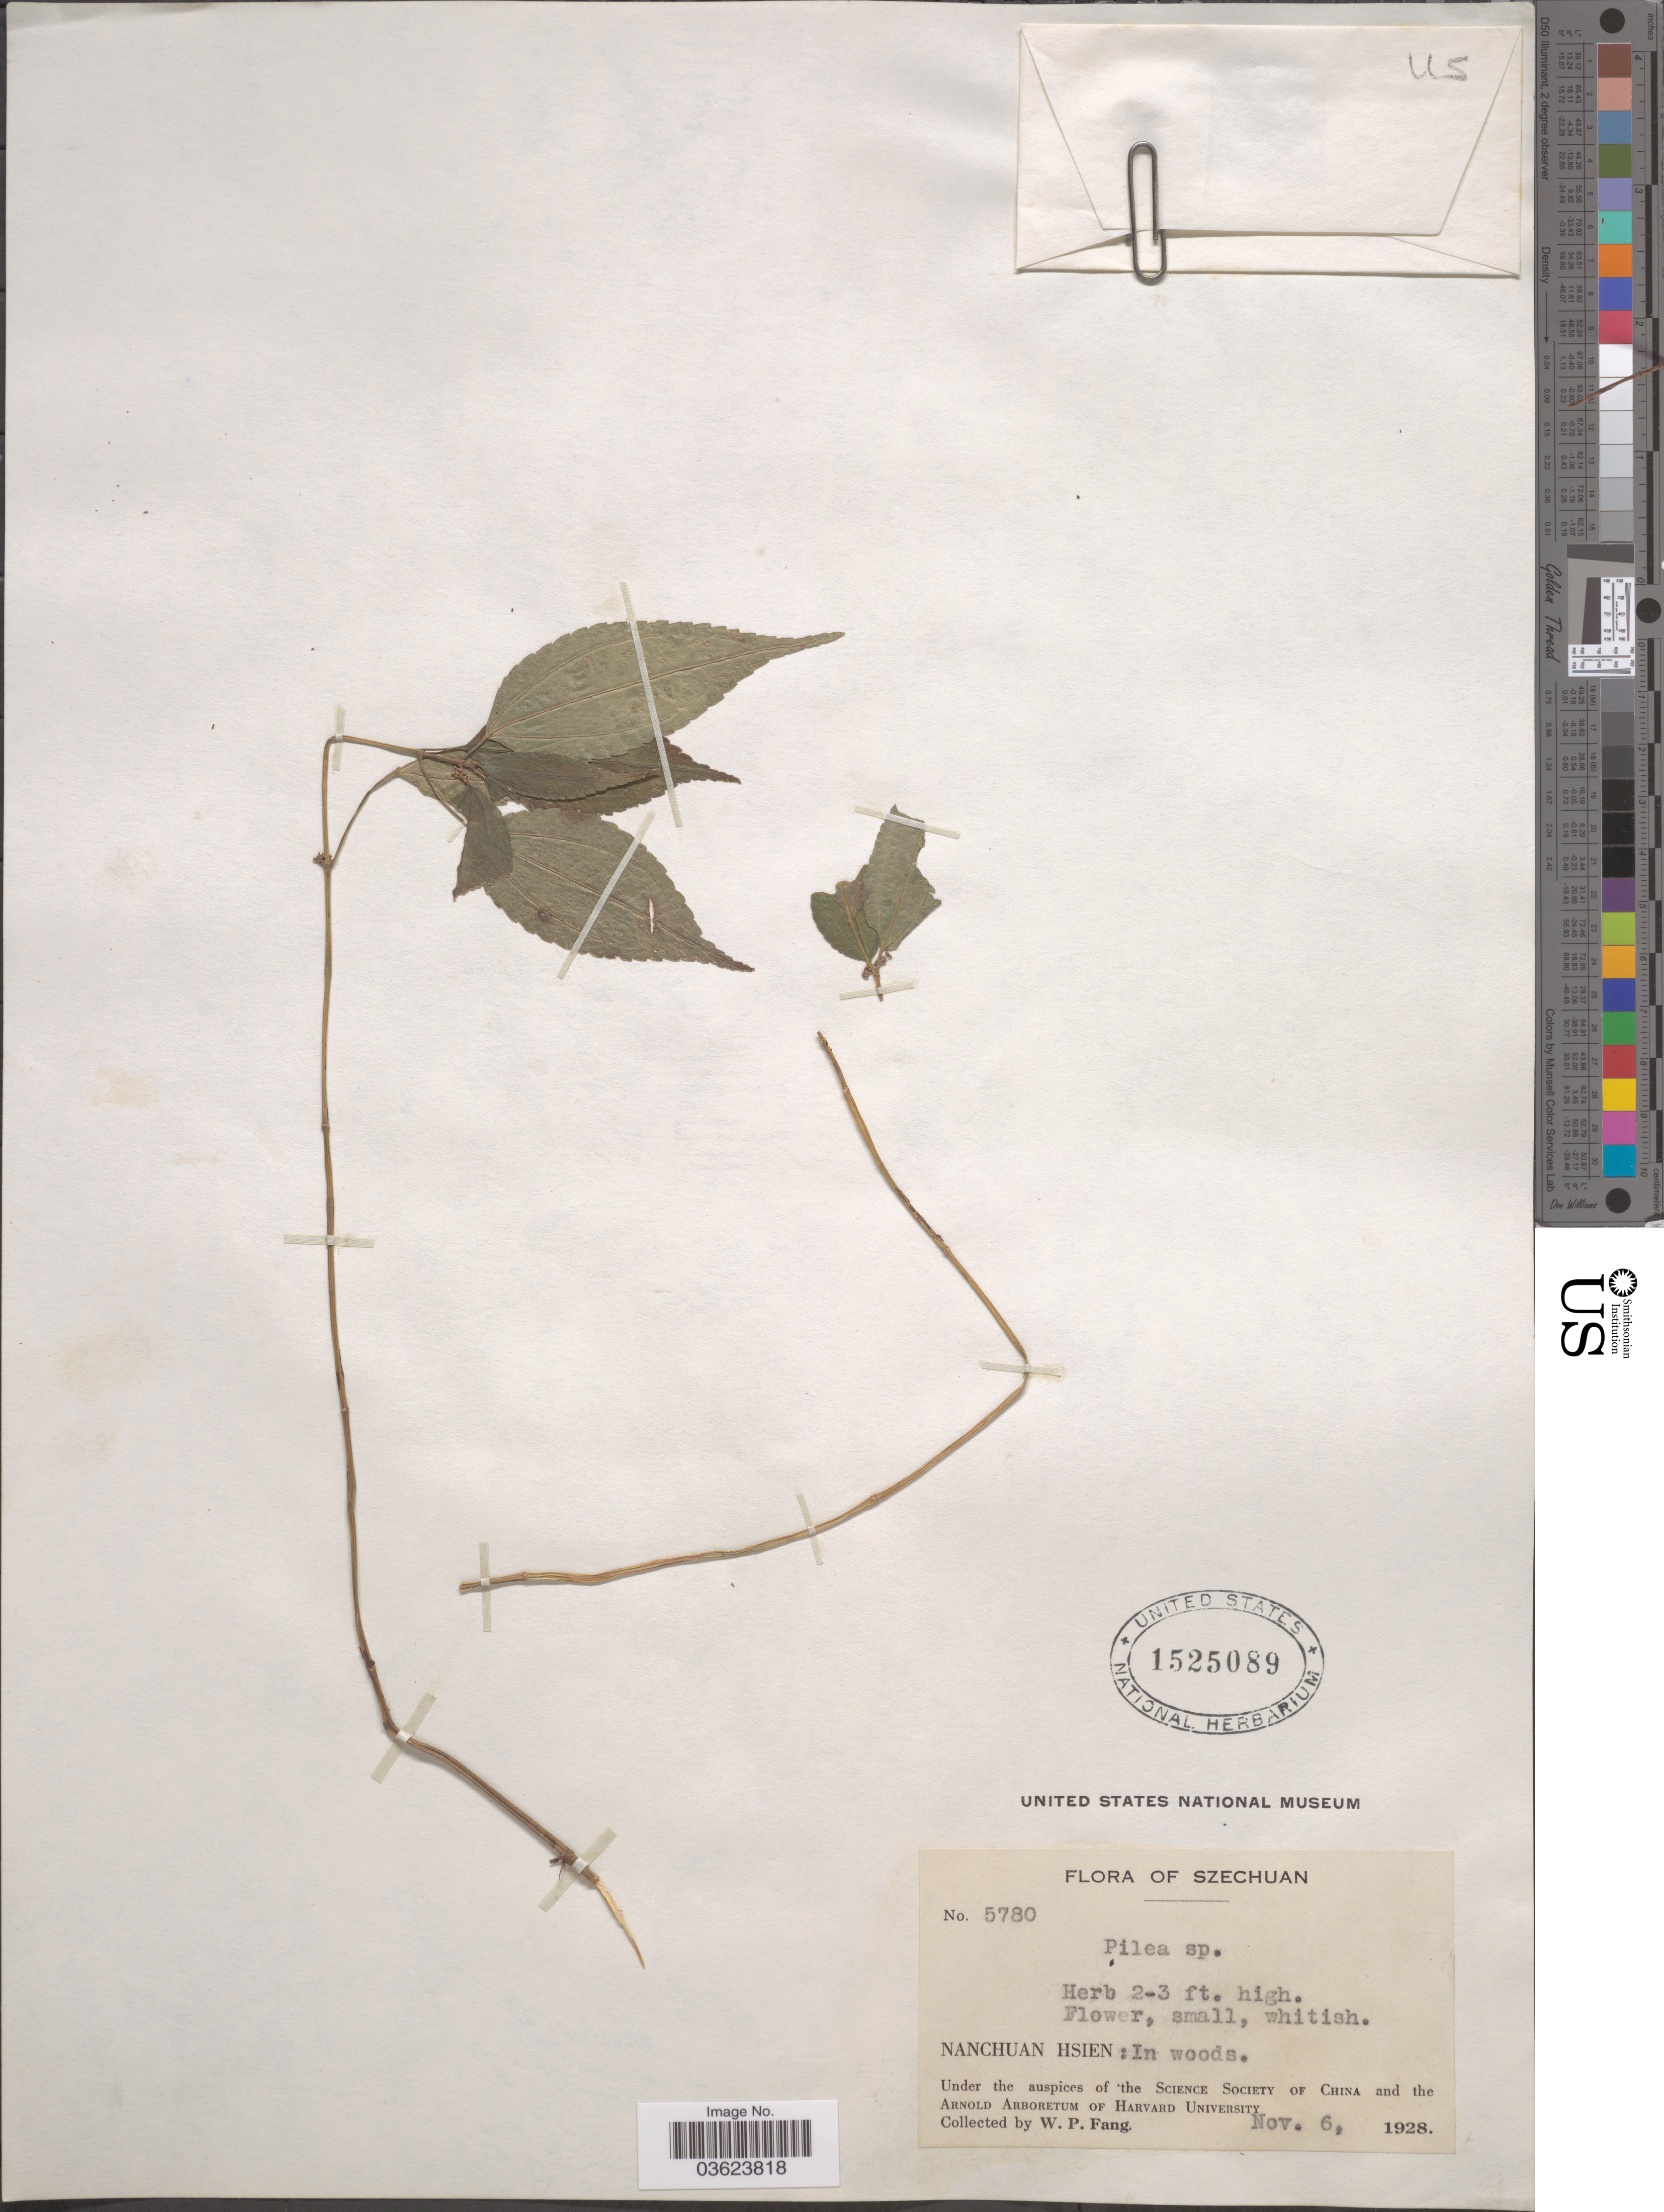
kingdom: Plantae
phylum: Tracheophyta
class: Magnoliopsida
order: Rosales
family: Urticaceae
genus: Pilea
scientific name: Pilea sp.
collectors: W. P. Fang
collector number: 5780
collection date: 1928-11-06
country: China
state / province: Sichuan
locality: Szechuan. Nanchuan Hsien.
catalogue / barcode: US 1525089